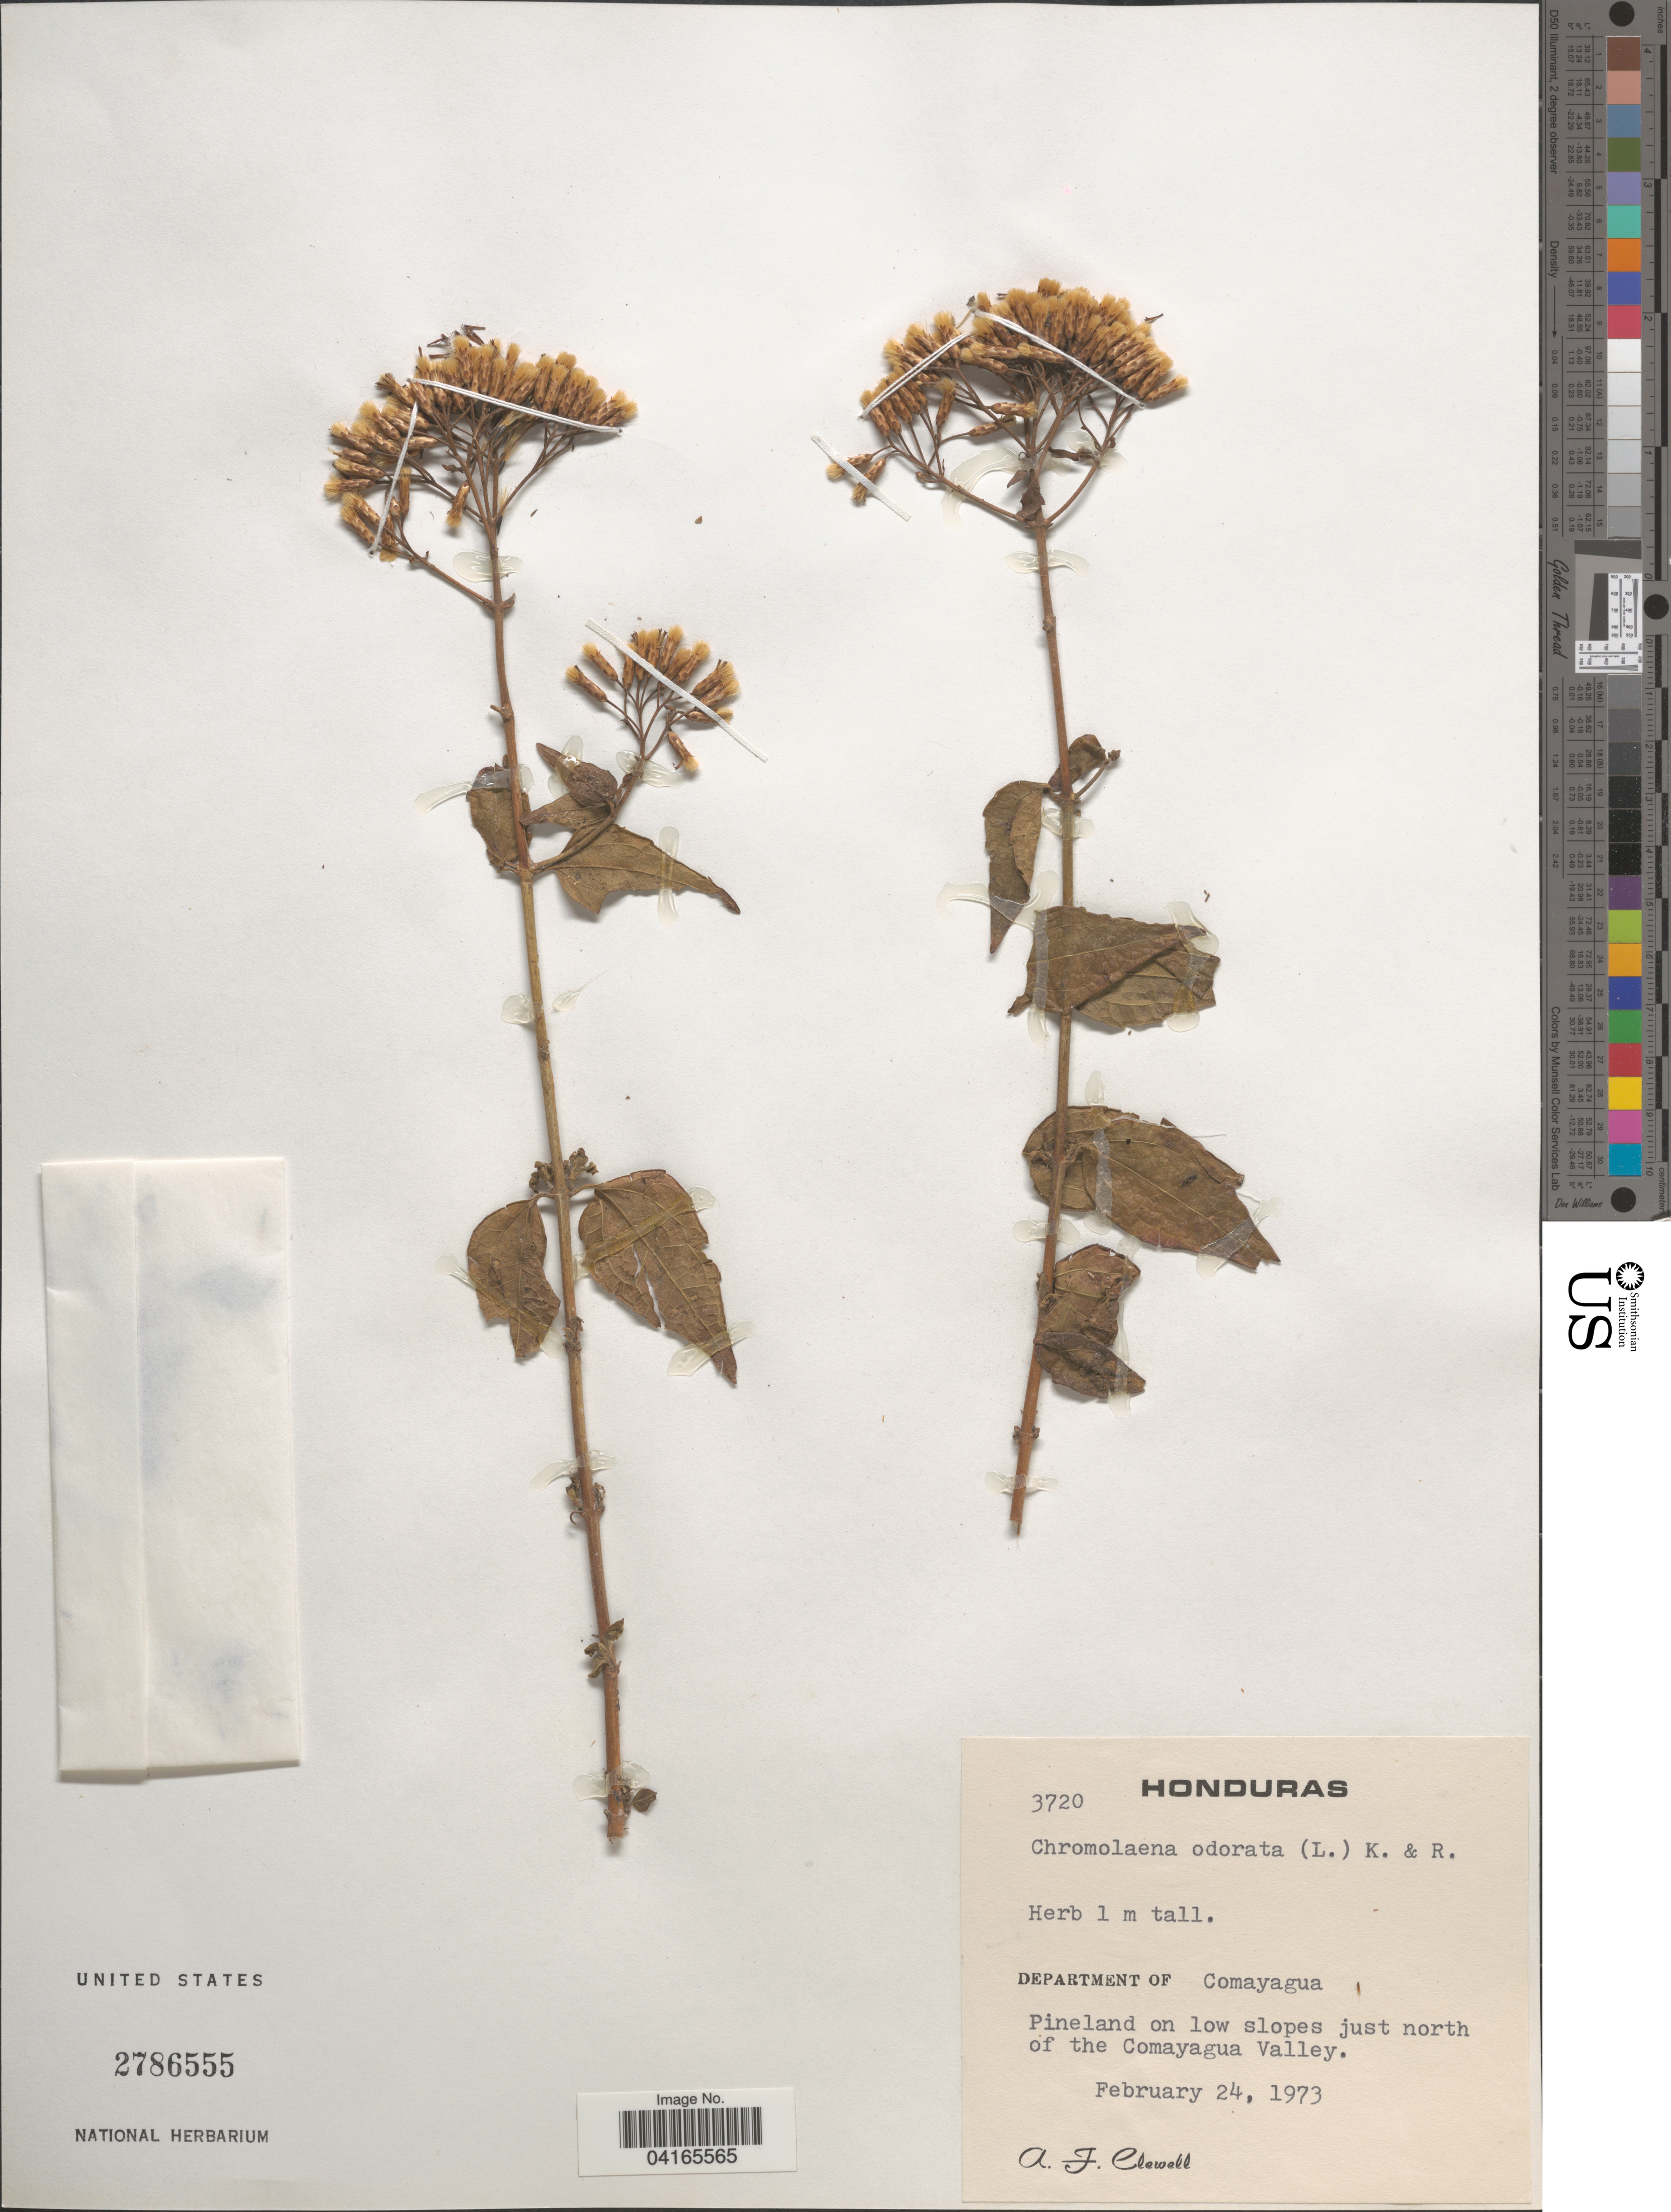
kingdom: Plantae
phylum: Tracheophyta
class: Magnoliopsida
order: Asterales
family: Asteraceae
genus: Chromolaena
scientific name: Chromolaena odorata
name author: (L.) R.M. King & H. Rob.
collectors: A. Clewell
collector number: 3720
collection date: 1973-02-24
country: Honduras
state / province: Comayagua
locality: Department of Comayagua. Pineland on low slopes just north of the Comayagua Valley.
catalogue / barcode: US 2786555